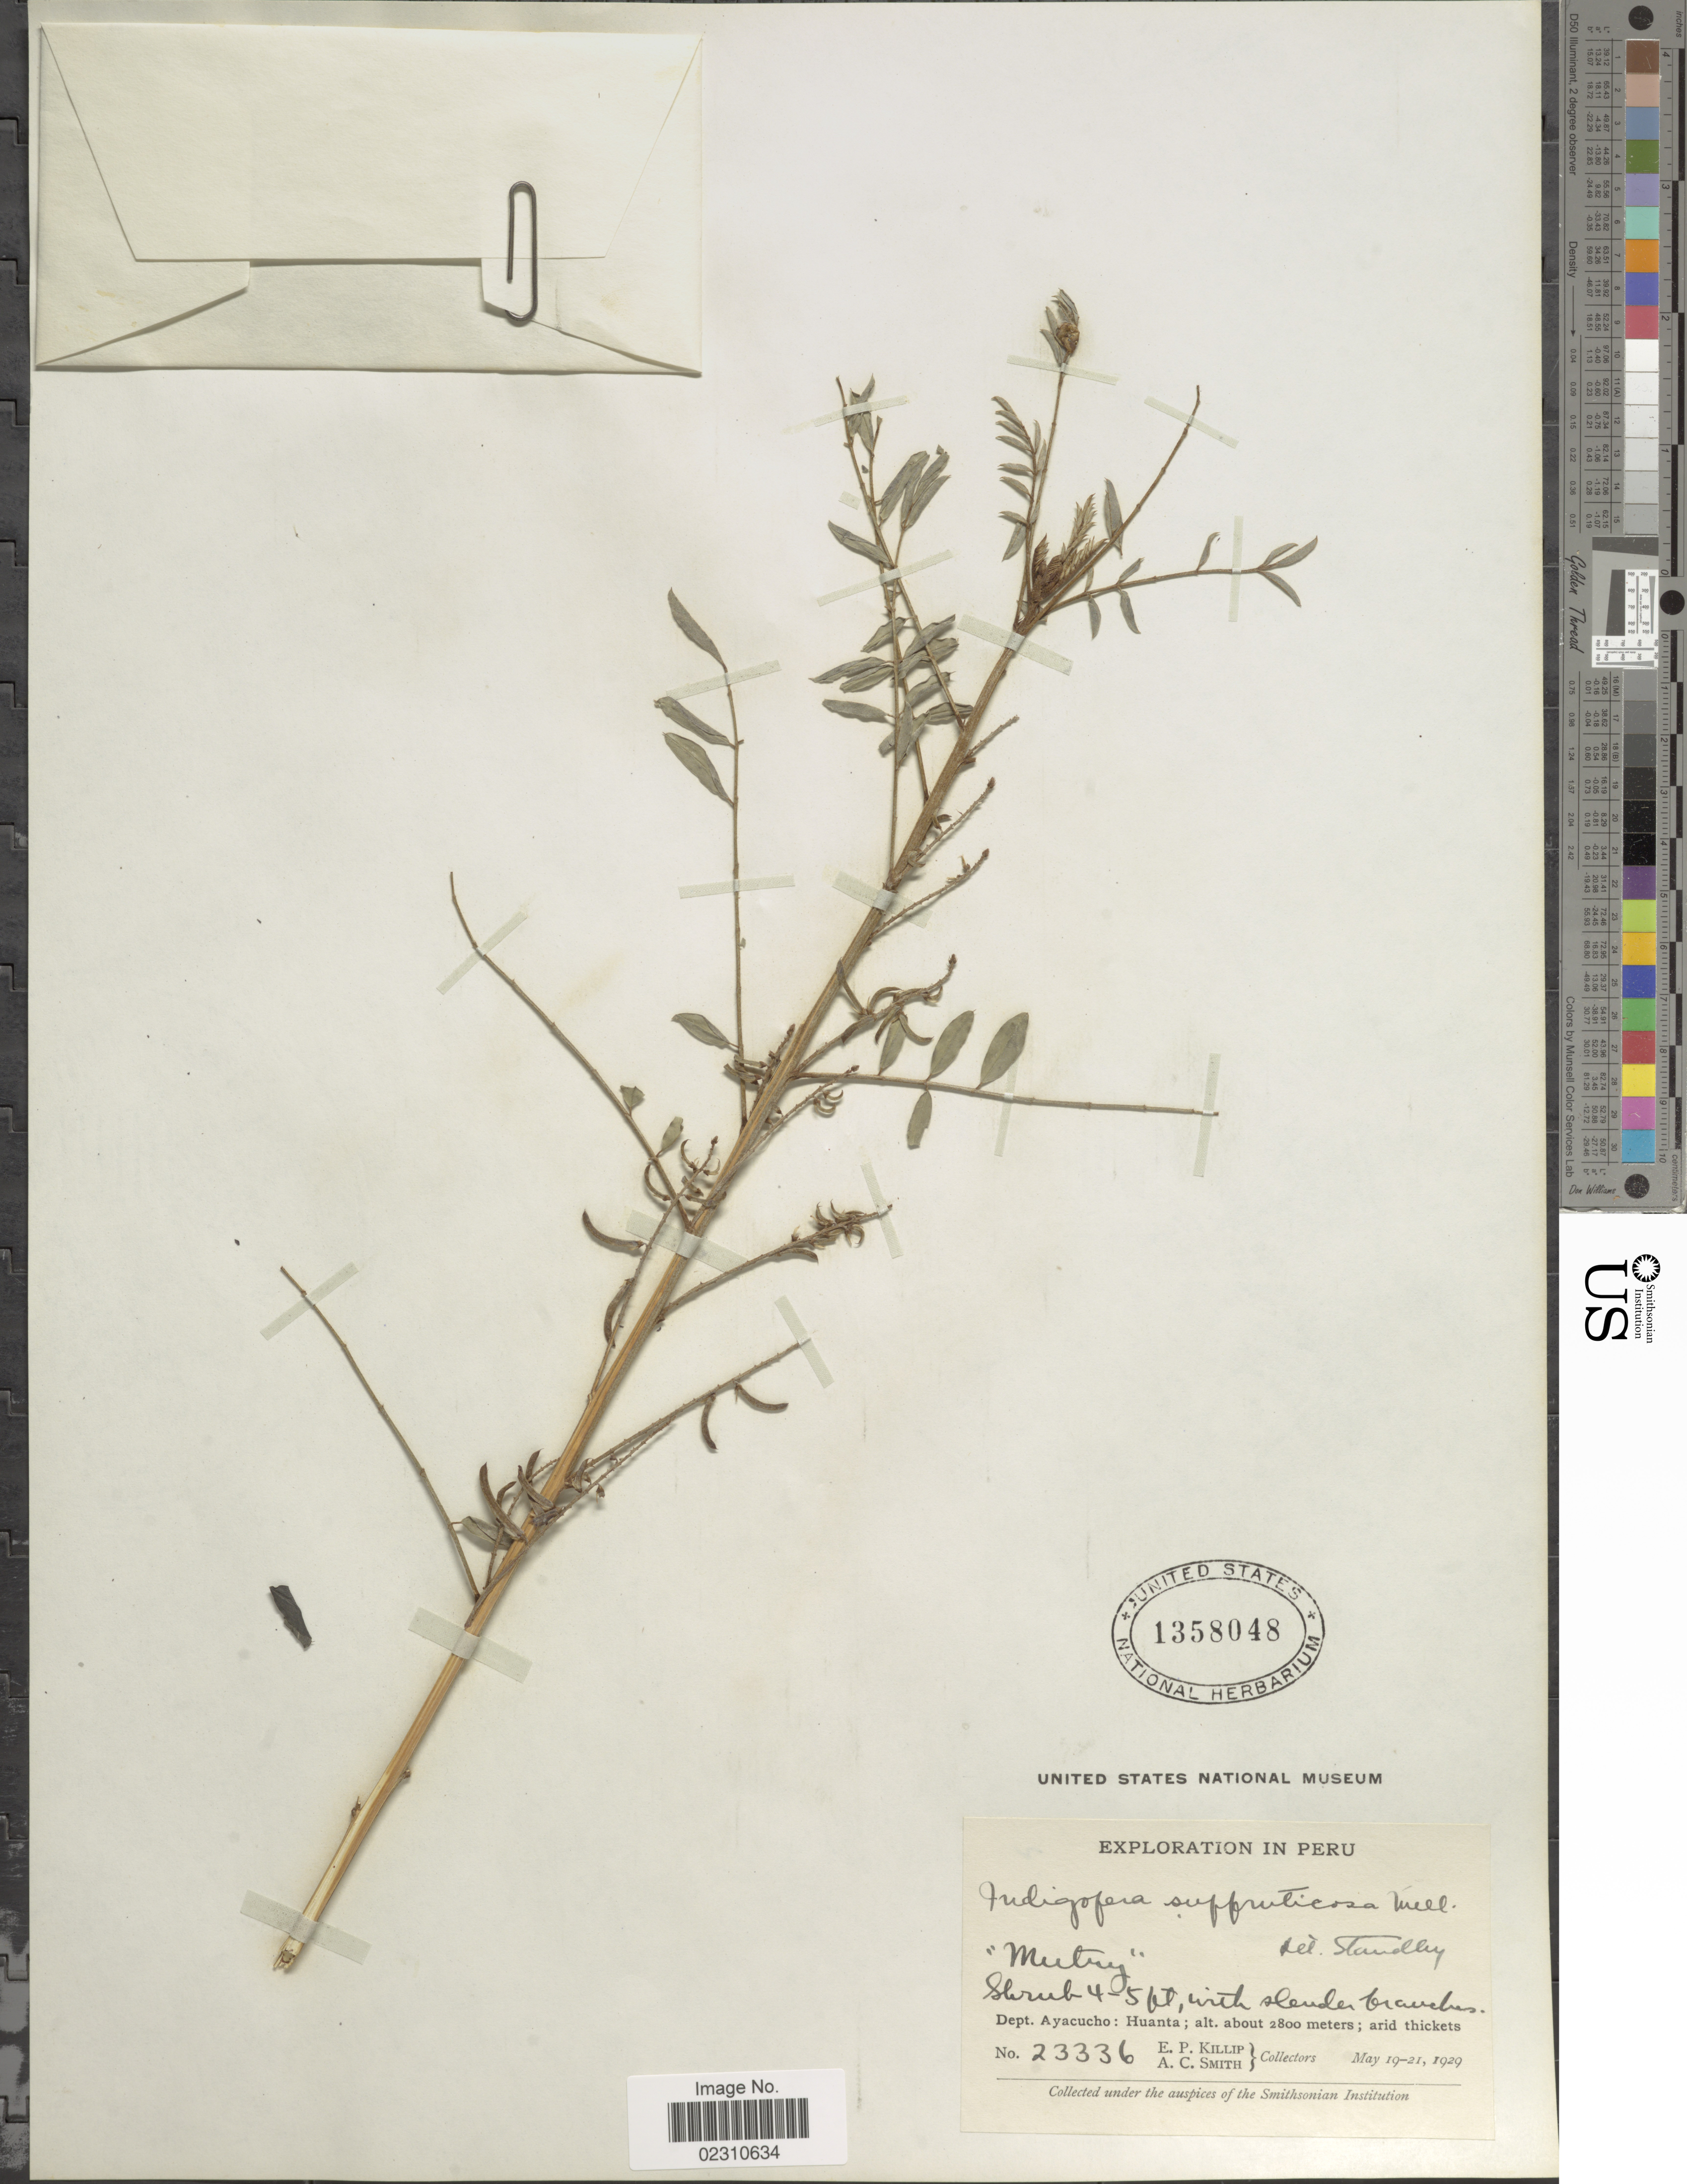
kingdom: Plantae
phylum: Tracheophyta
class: Magnoliopsida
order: Fabales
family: Fabaceae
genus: Indigofera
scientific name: Indigofera suffruticosa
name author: Mill.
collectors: E. P. Killip & A. C. Smith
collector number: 23336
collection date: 1929-05-19/1929-05-21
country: Peru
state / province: Ayacucho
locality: Dept. Ayacucho: Huanta.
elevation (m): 2800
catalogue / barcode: US 1358048